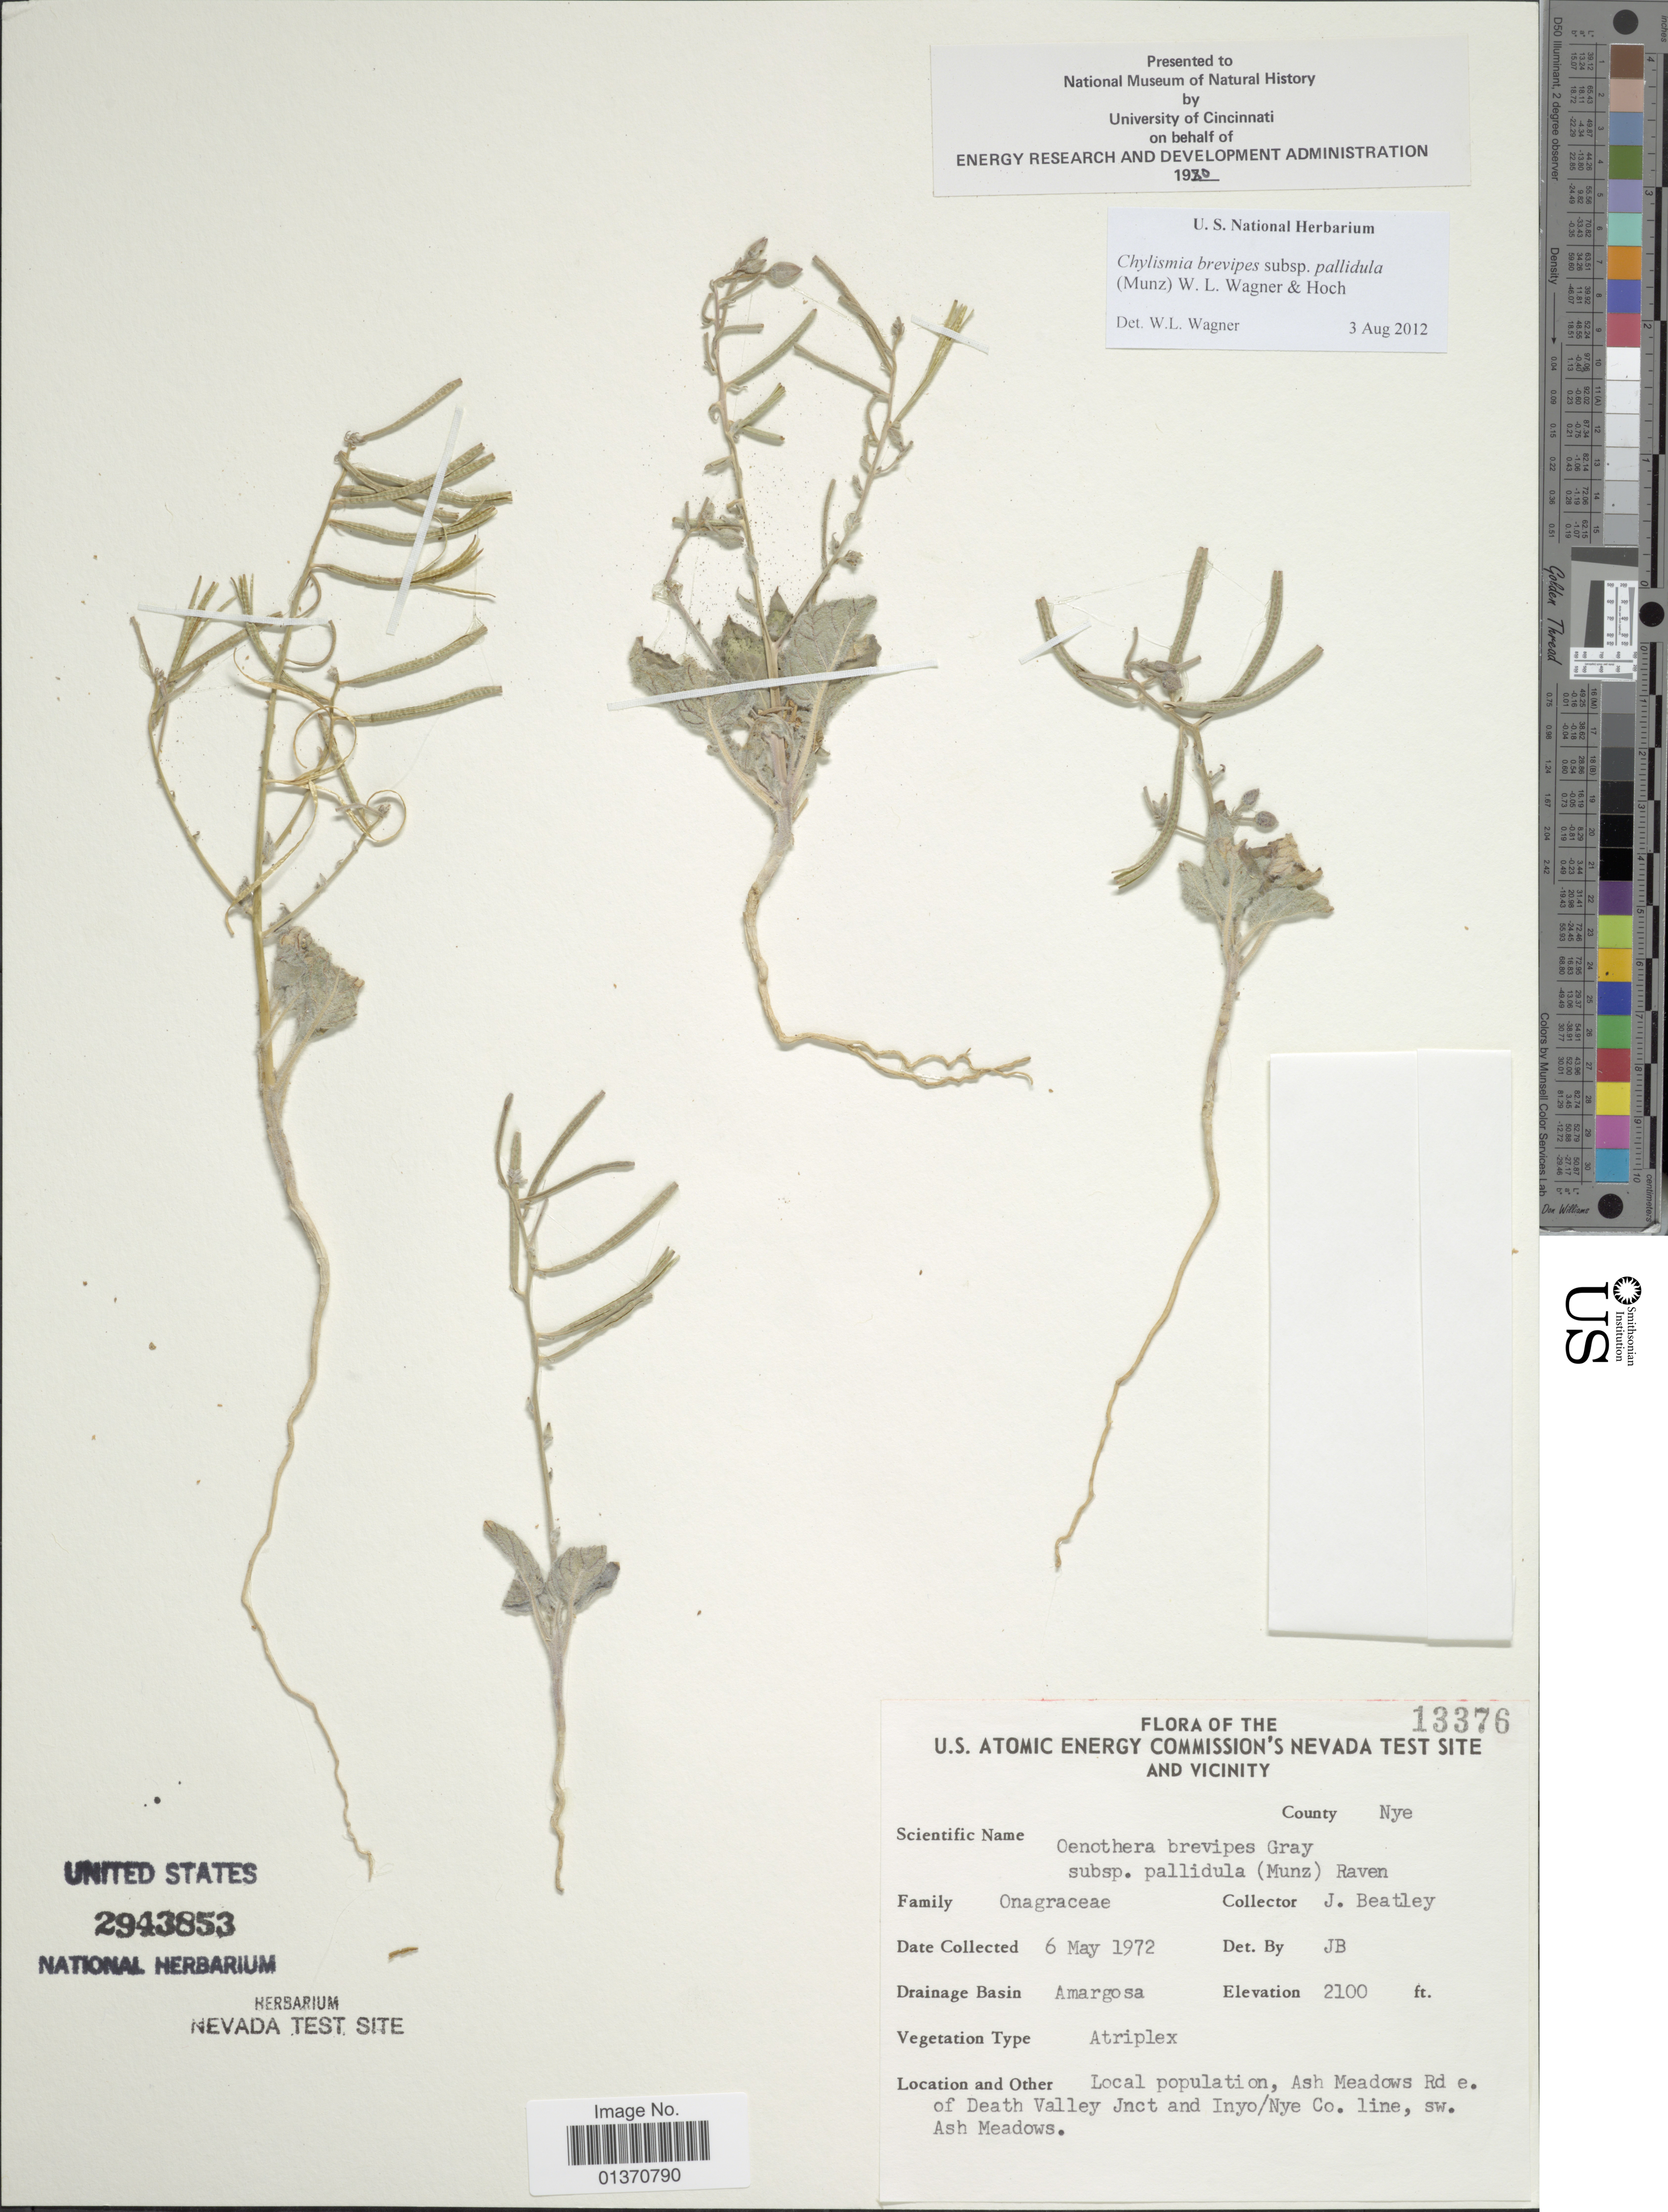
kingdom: Plantae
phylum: Tracheophyta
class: Magnoliopsida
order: Myrtales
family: Onagraceae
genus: Chylismia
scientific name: Chylismia brevipes subsp. pallidula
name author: (Munz) W.L. Wagner & Hoch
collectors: J. C. Beatley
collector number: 13376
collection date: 1972-05-06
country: United States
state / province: Nevada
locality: U. S. Atomic Energy Commission's Nevada Test Site and Vicinity, County Nye, Amargosa, Ash Meadows Rd e. of Death Valley Jnct and Inyo/Nye Co. line, sw. Ash Meadows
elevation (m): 640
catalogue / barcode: US 2943853